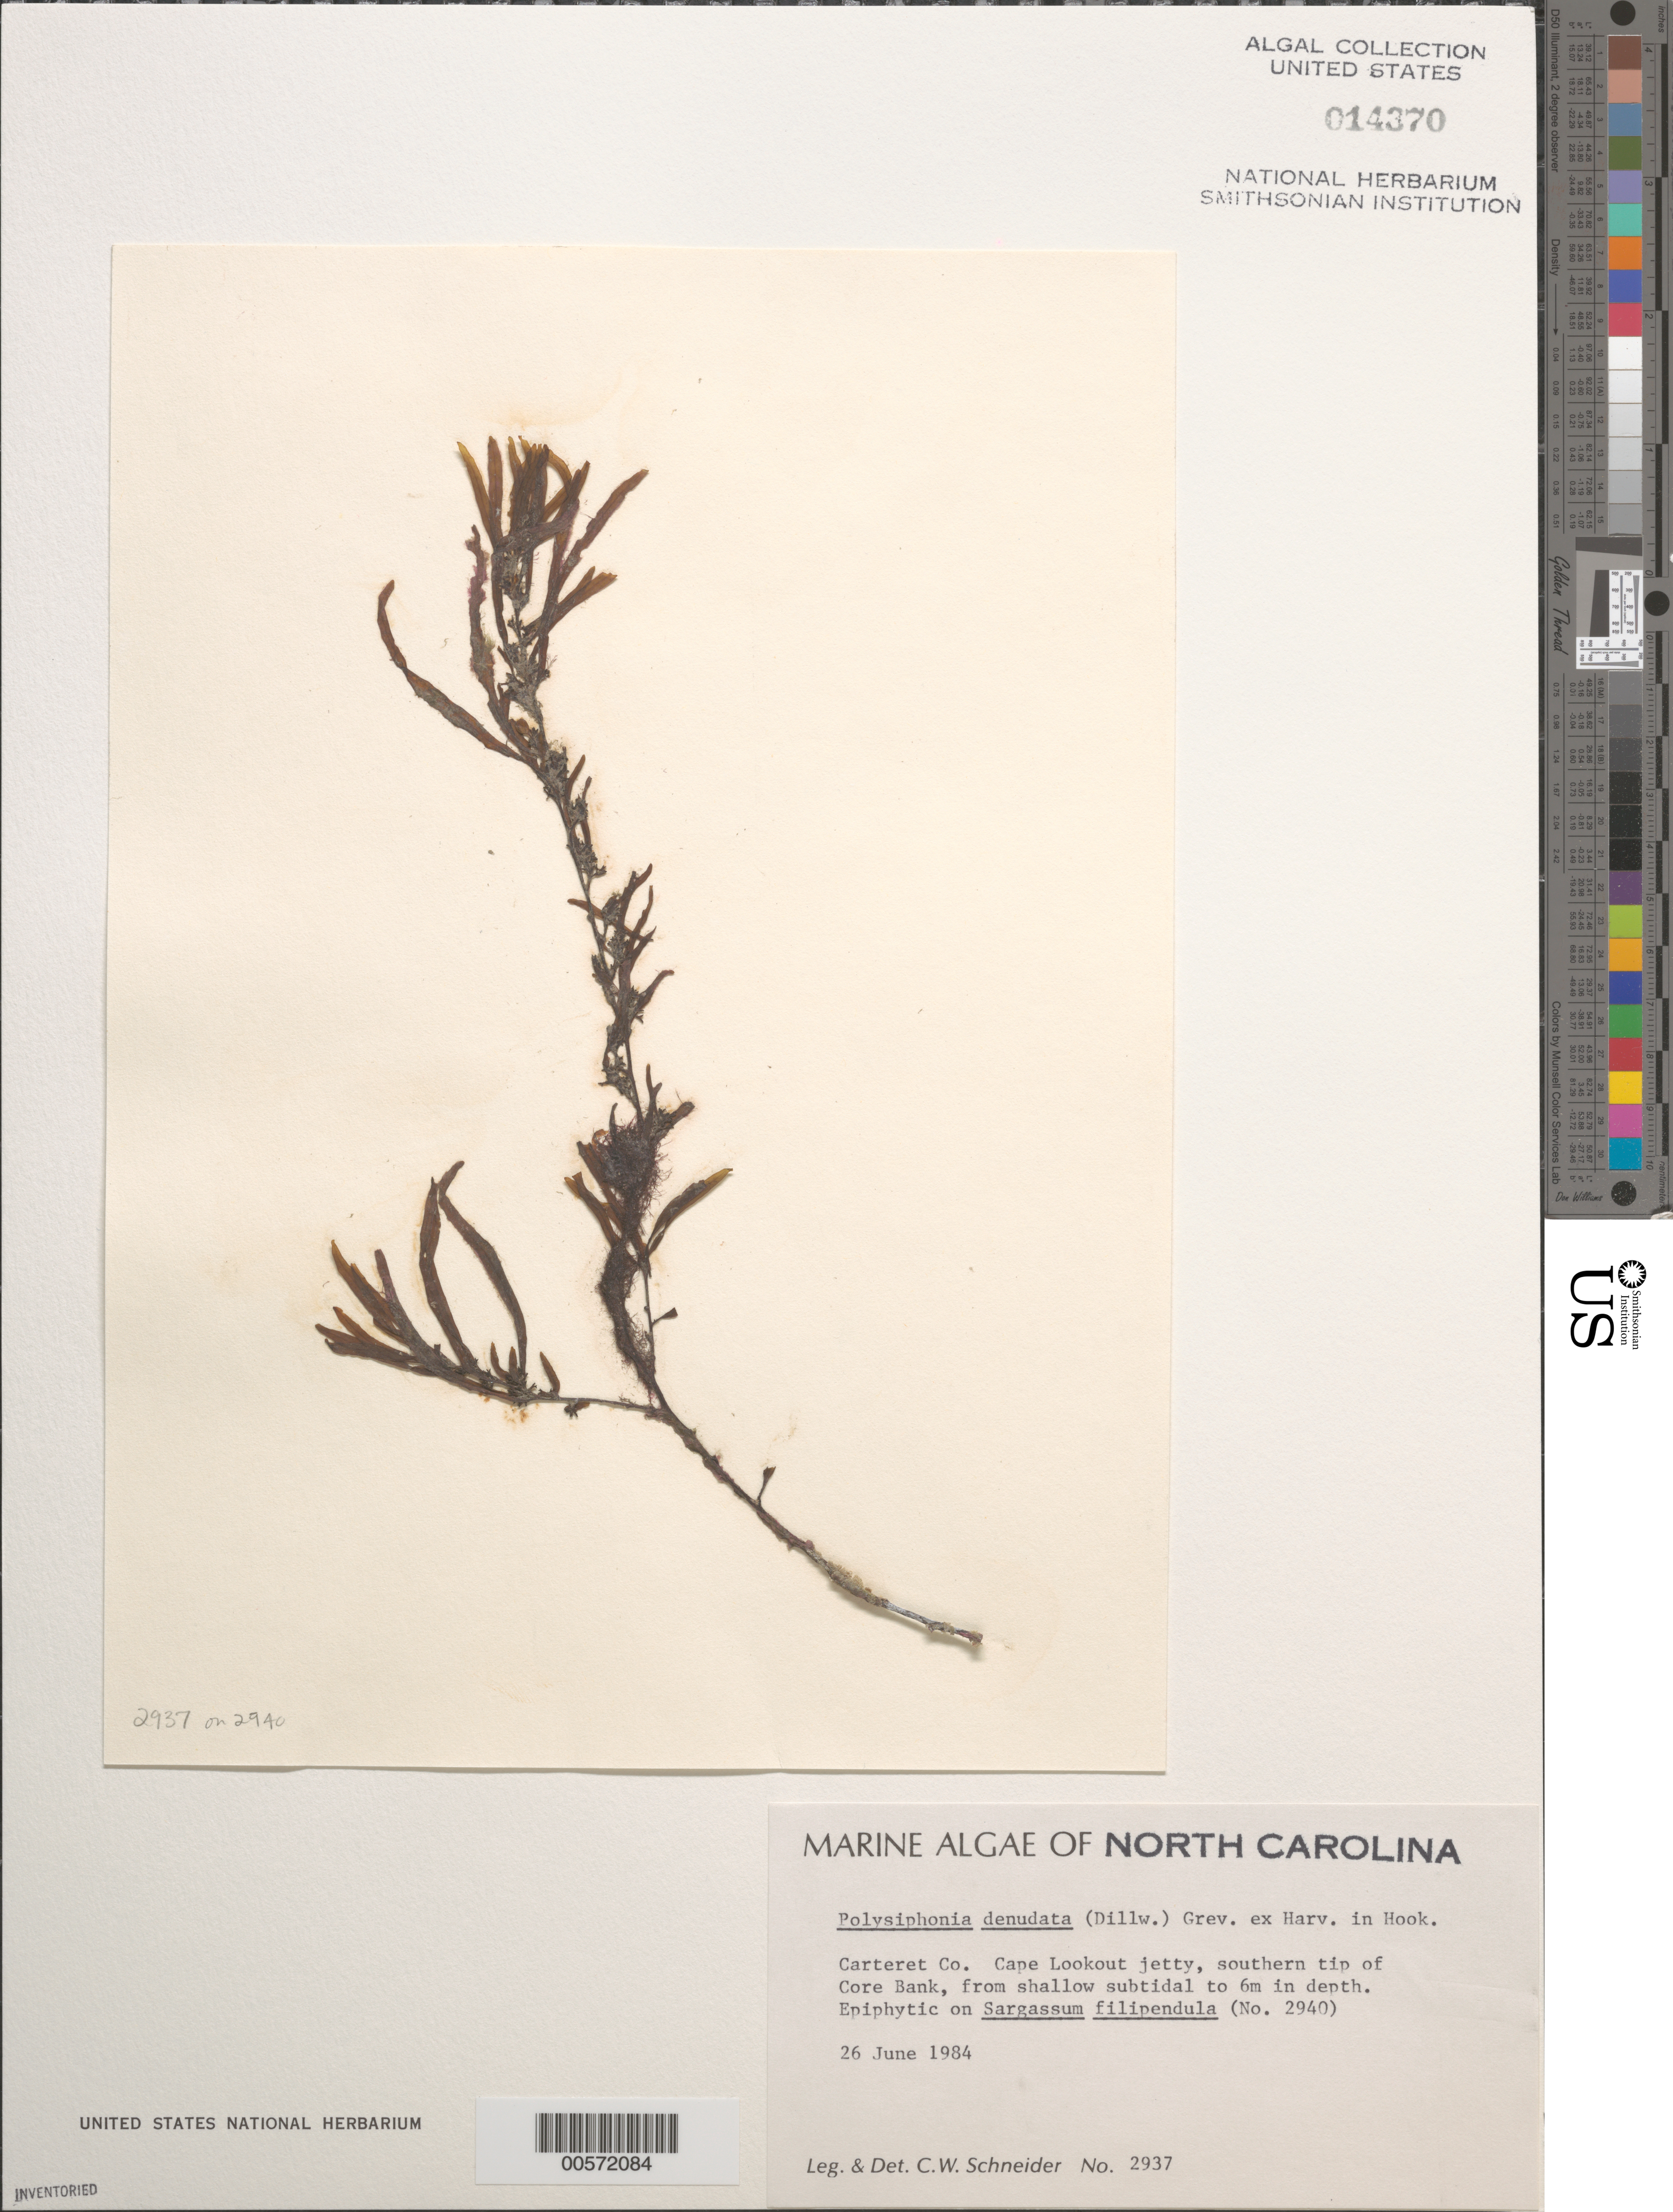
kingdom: Plantae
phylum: Rhodophyta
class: Florideophyceae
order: Ceramiales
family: Rhodomelaceae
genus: Carradoriella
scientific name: Carradoriella denudata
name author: (Dillwyn) Savoie & G.W. Saunders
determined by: Algae name updating Project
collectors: C. W. Schneider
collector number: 2937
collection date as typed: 26 Jun 1984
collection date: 1984-06-26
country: United States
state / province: North Carolina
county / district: Carteret County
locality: Cape Lookout jetty, Core Bank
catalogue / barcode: US 14370